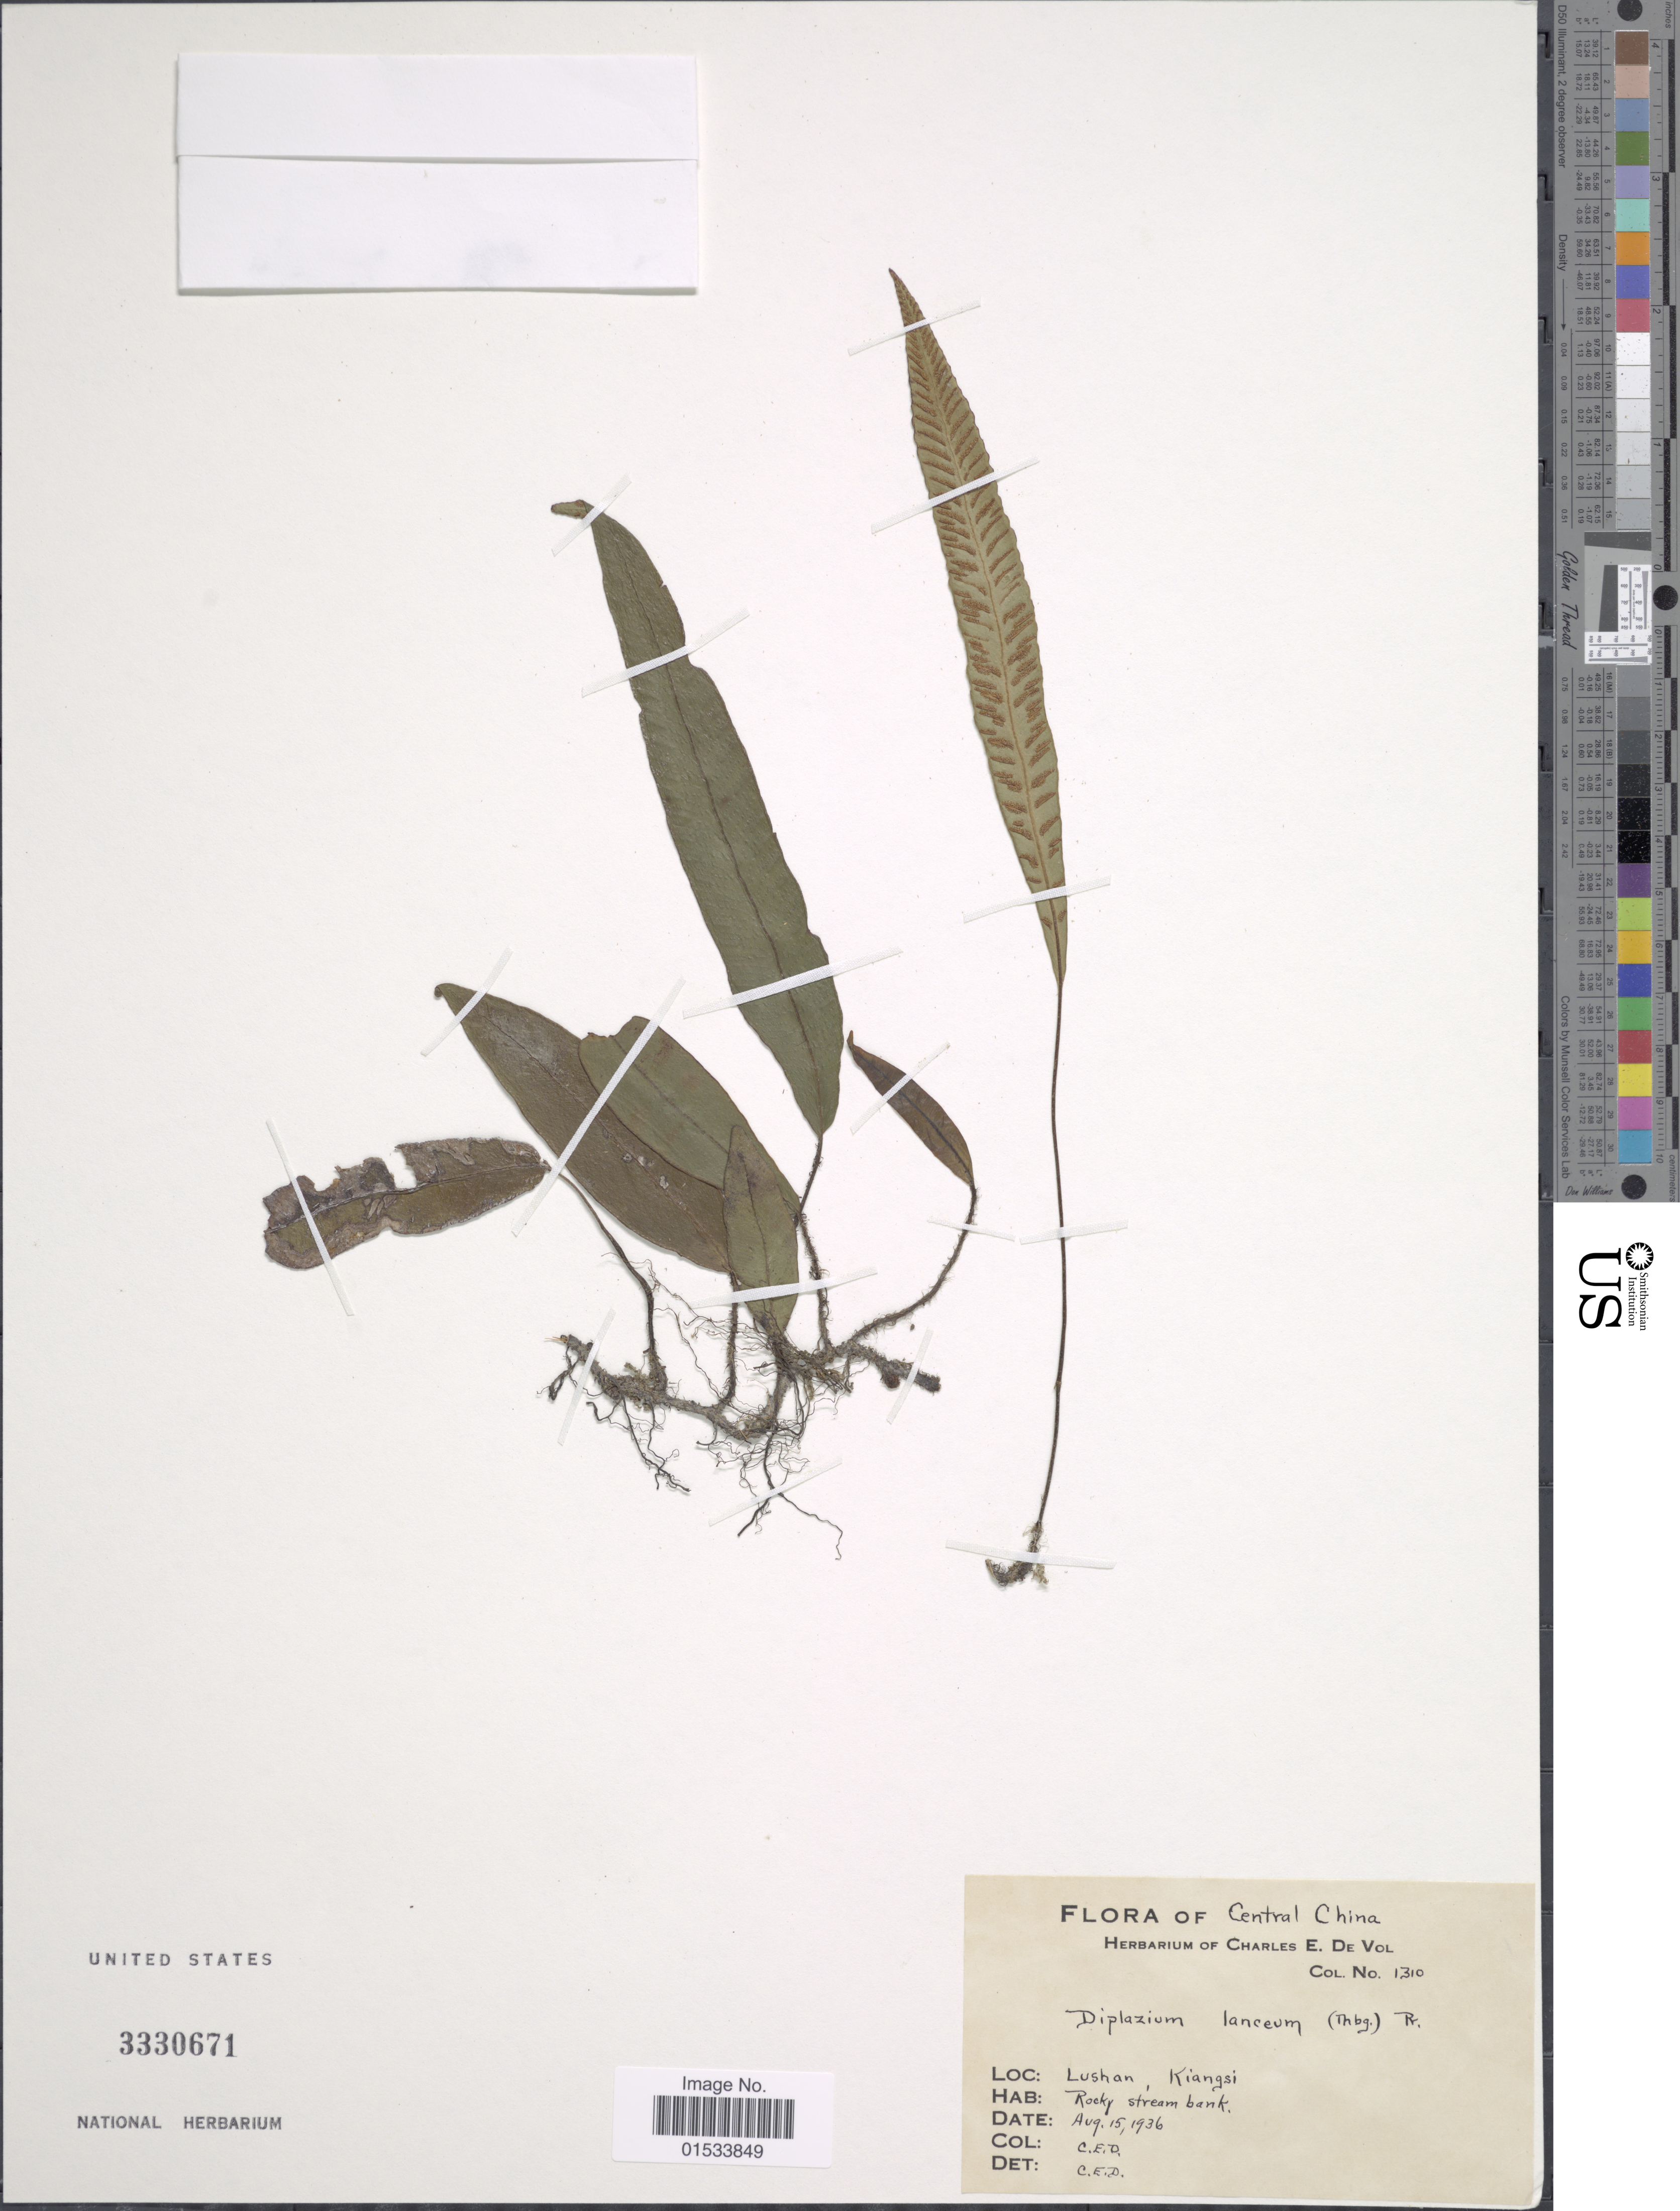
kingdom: Plantae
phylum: Tracheophyta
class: Polypodiopsida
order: Polypodiales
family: Athyriaceae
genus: Diplazium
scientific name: Diplazium lanceum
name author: (Thunb.) C. Presl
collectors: C. E. De Vol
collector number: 1310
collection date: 1936-08-15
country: China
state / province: Jiangxi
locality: Lushan, Central China, Kiangsi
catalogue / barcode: US 3330671